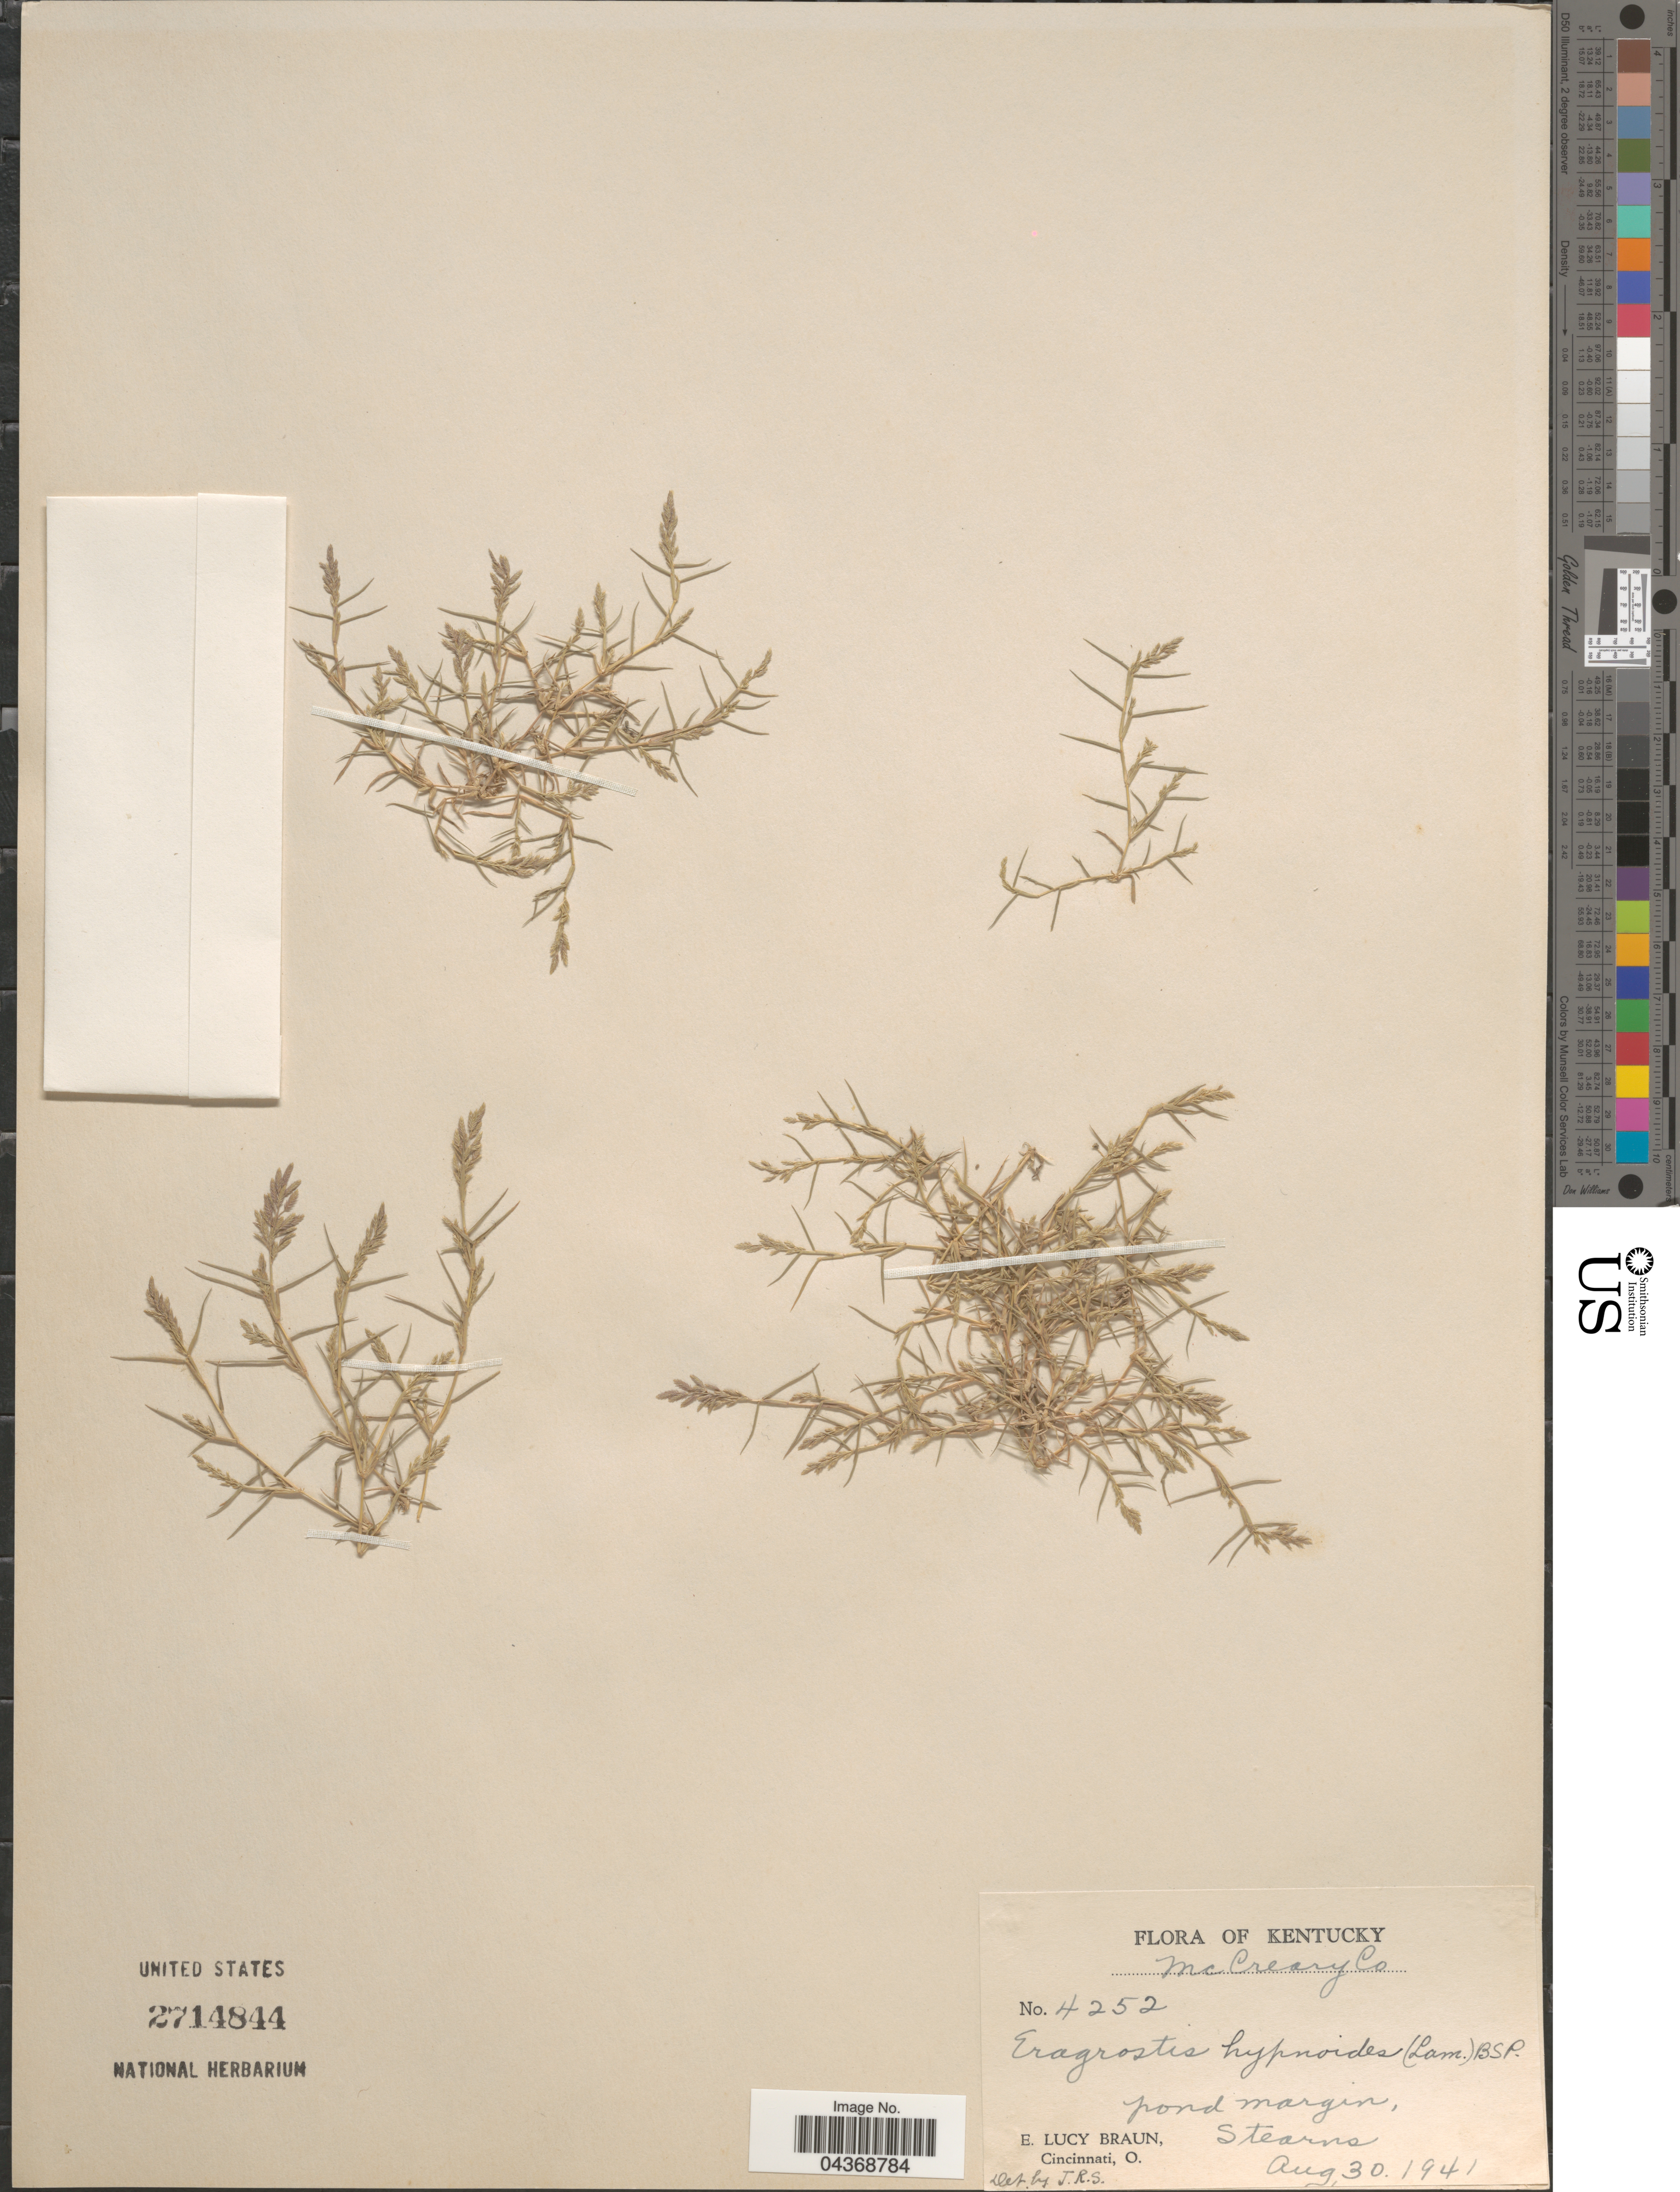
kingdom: Plantae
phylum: Tracheophyta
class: Liliopsida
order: Poales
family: Poaceae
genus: Eragrostis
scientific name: Eragrostis hypnoides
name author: (Lam.) Britton, Stearns & Poggenb.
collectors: E. L. Braun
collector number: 4252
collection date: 1941-08-30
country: United States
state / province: Kentucky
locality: McCreary Co. Pond margin, Stearns.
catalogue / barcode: US 2714844